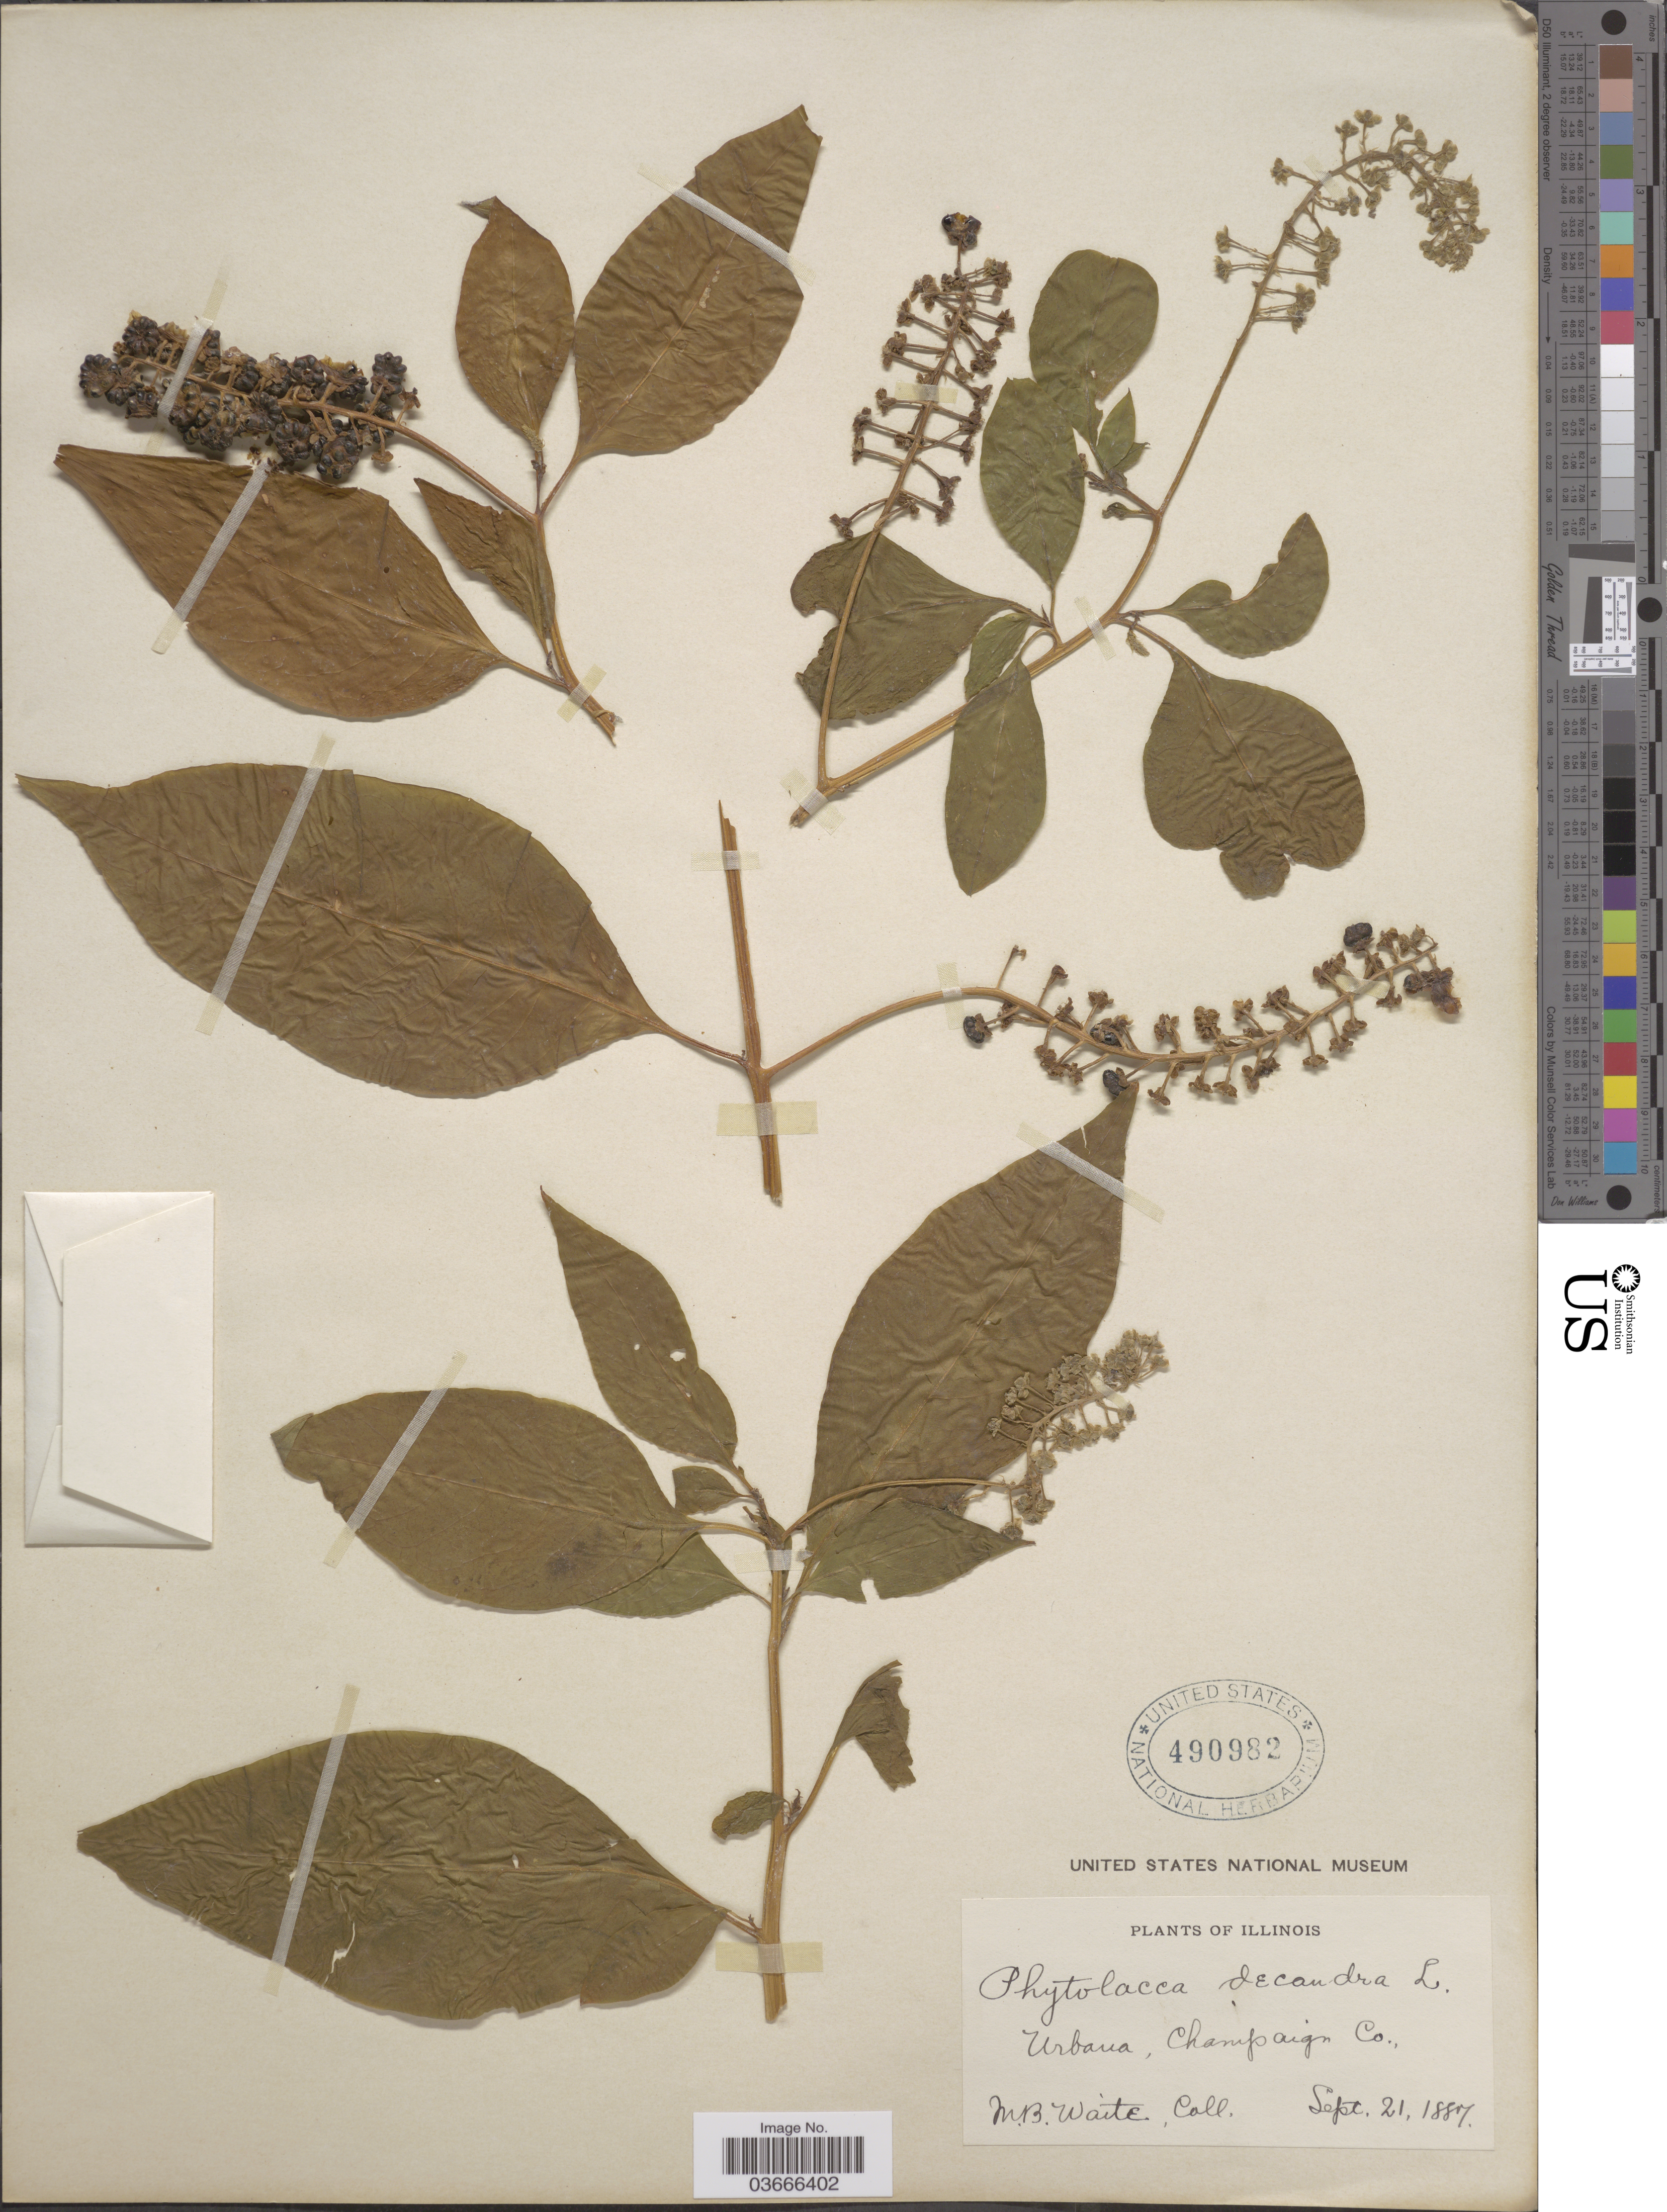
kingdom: Plantae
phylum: Tracheophyta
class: Magnoliopsida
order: Caryophyllales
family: Phytolaccaceae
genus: Phytolacca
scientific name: Phytolacca americana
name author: L.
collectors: M. B. Waite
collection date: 1887-09-21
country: United States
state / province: Illinois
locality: Urbana, Champaign Co.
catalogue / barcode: US 490982